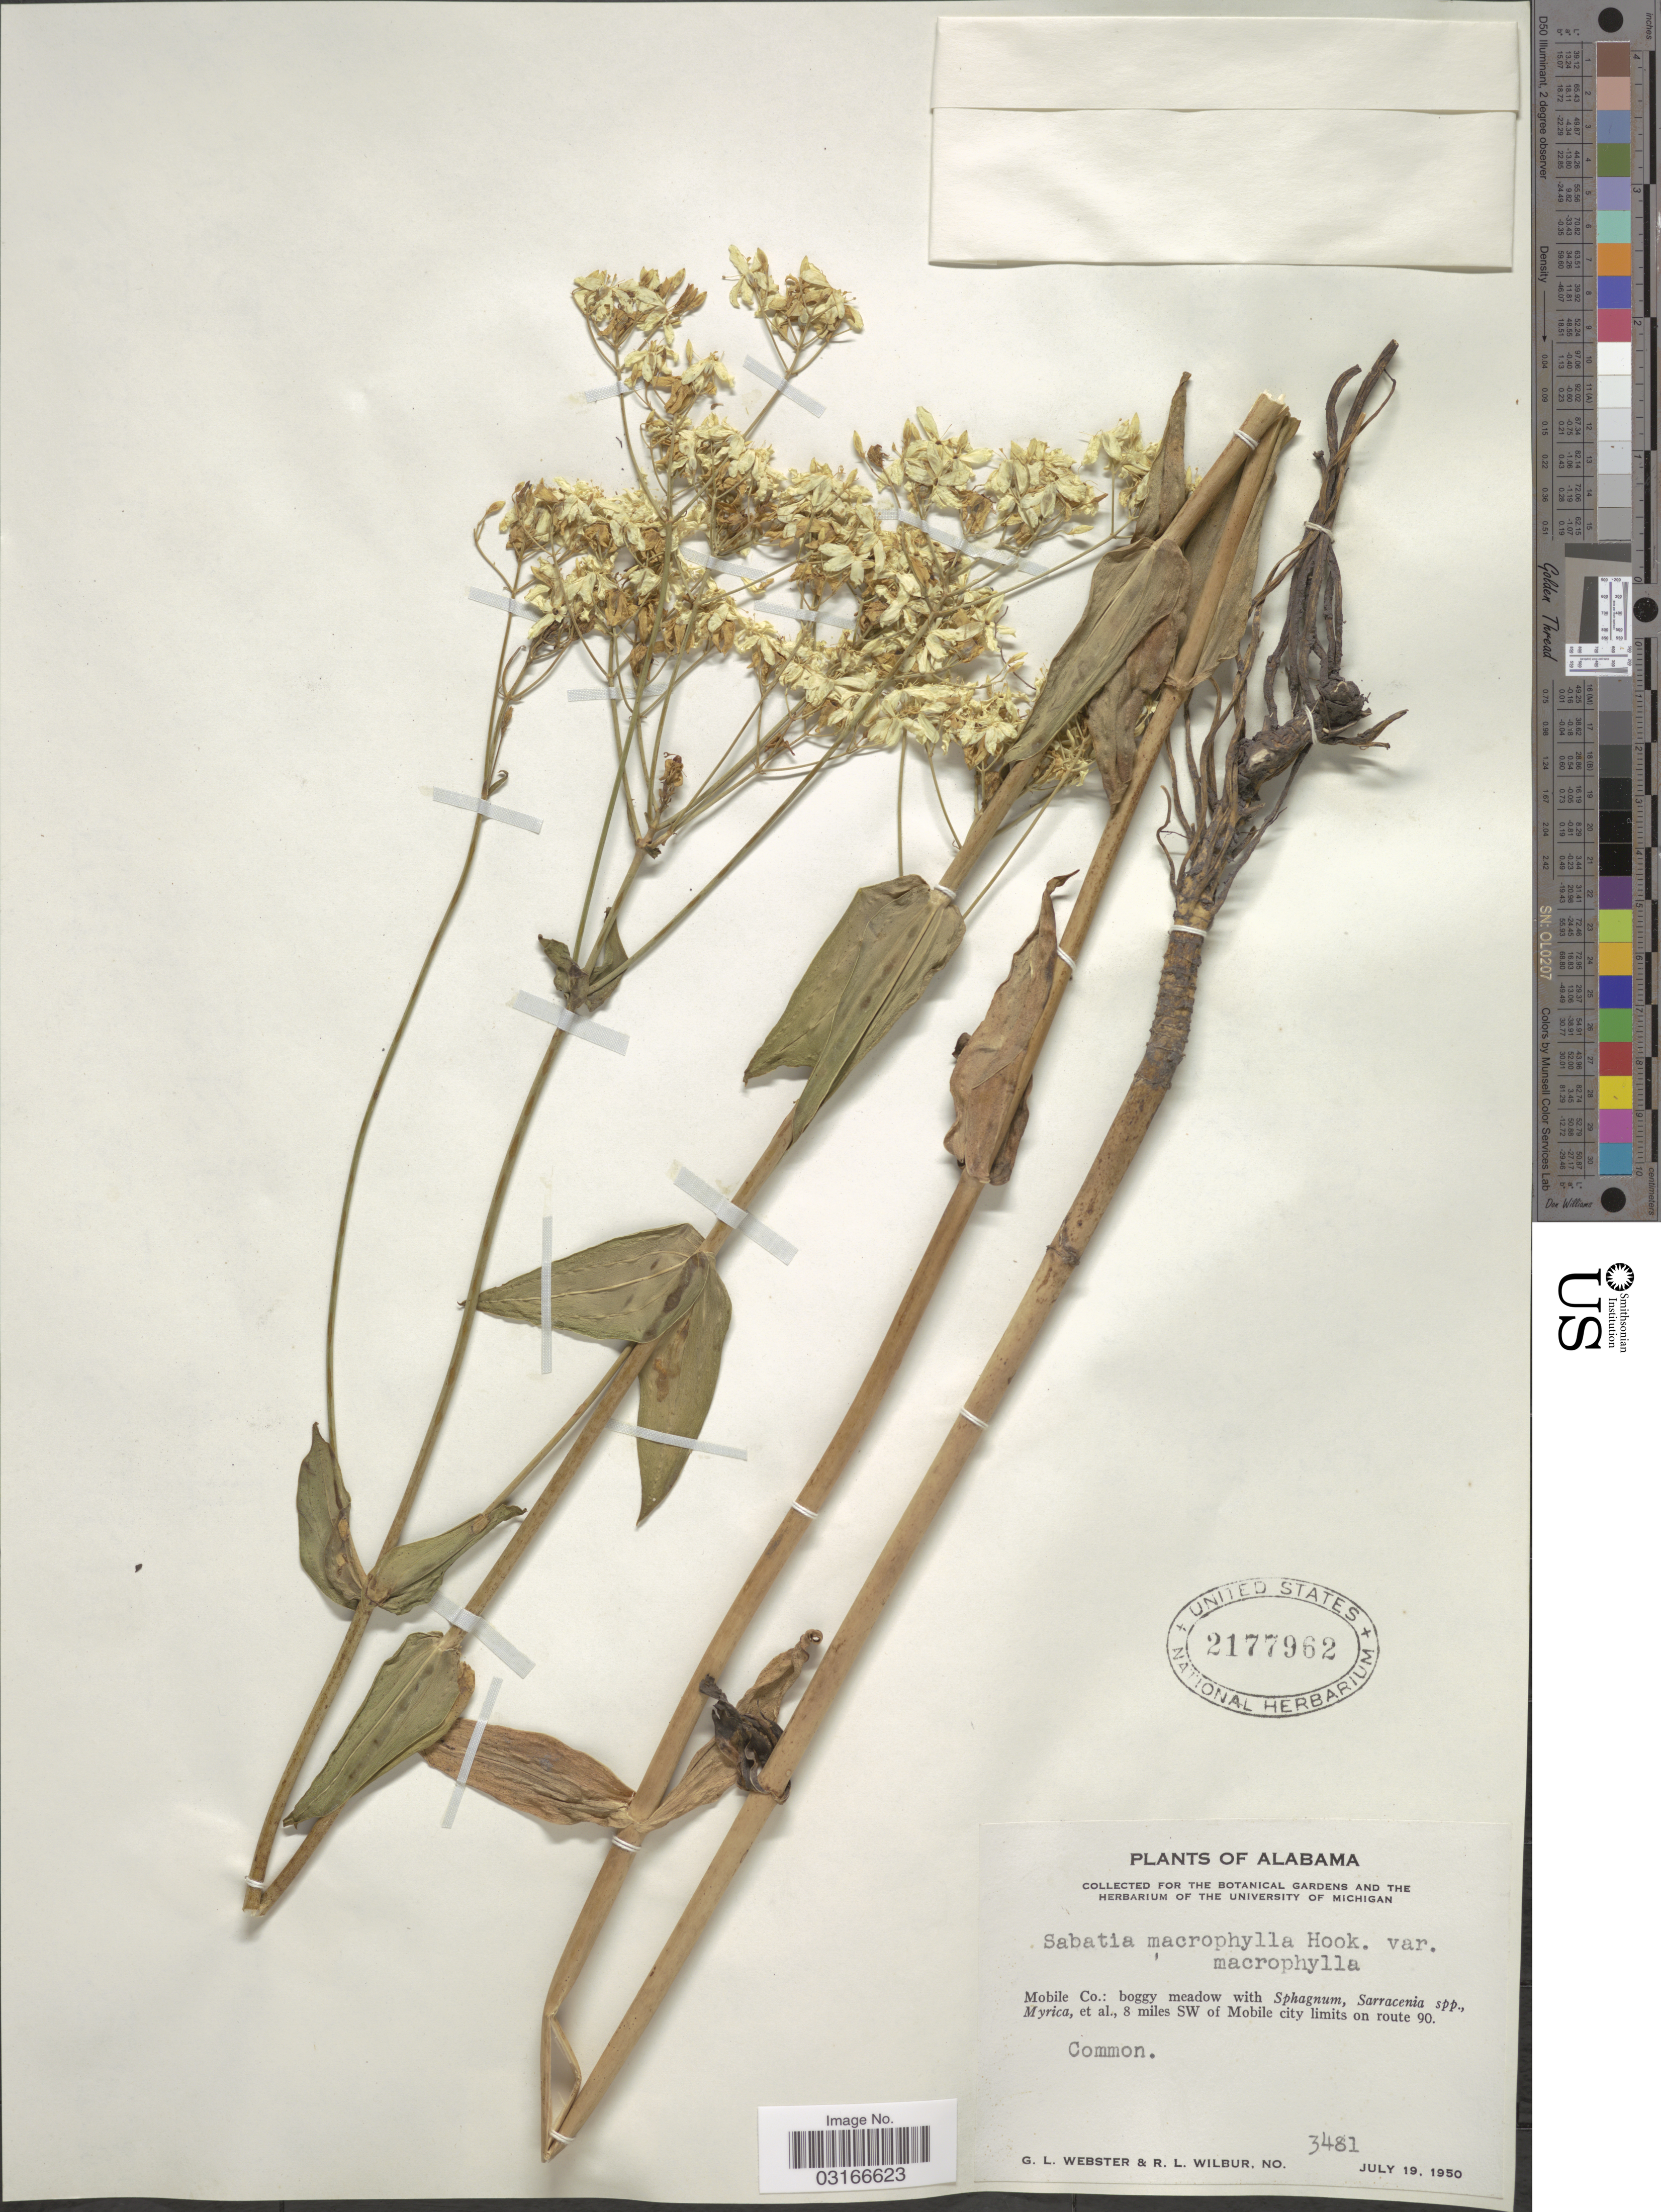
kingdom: Plantae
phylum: Tracheophyta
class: Magnoliopsida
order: Gentianales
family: Gentianaceae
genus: Sabatia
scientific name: Sabatia macrophylla var. macrophylla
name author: Hook.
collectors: G. L. Webster & R. L. Wilbur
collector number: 3481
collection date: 1950-07-19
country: United States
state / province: Alabama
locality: Mobile Co.: boggy meadow, 8 miles SW of Mobile city limits on route 90.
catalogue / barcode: US 2177962